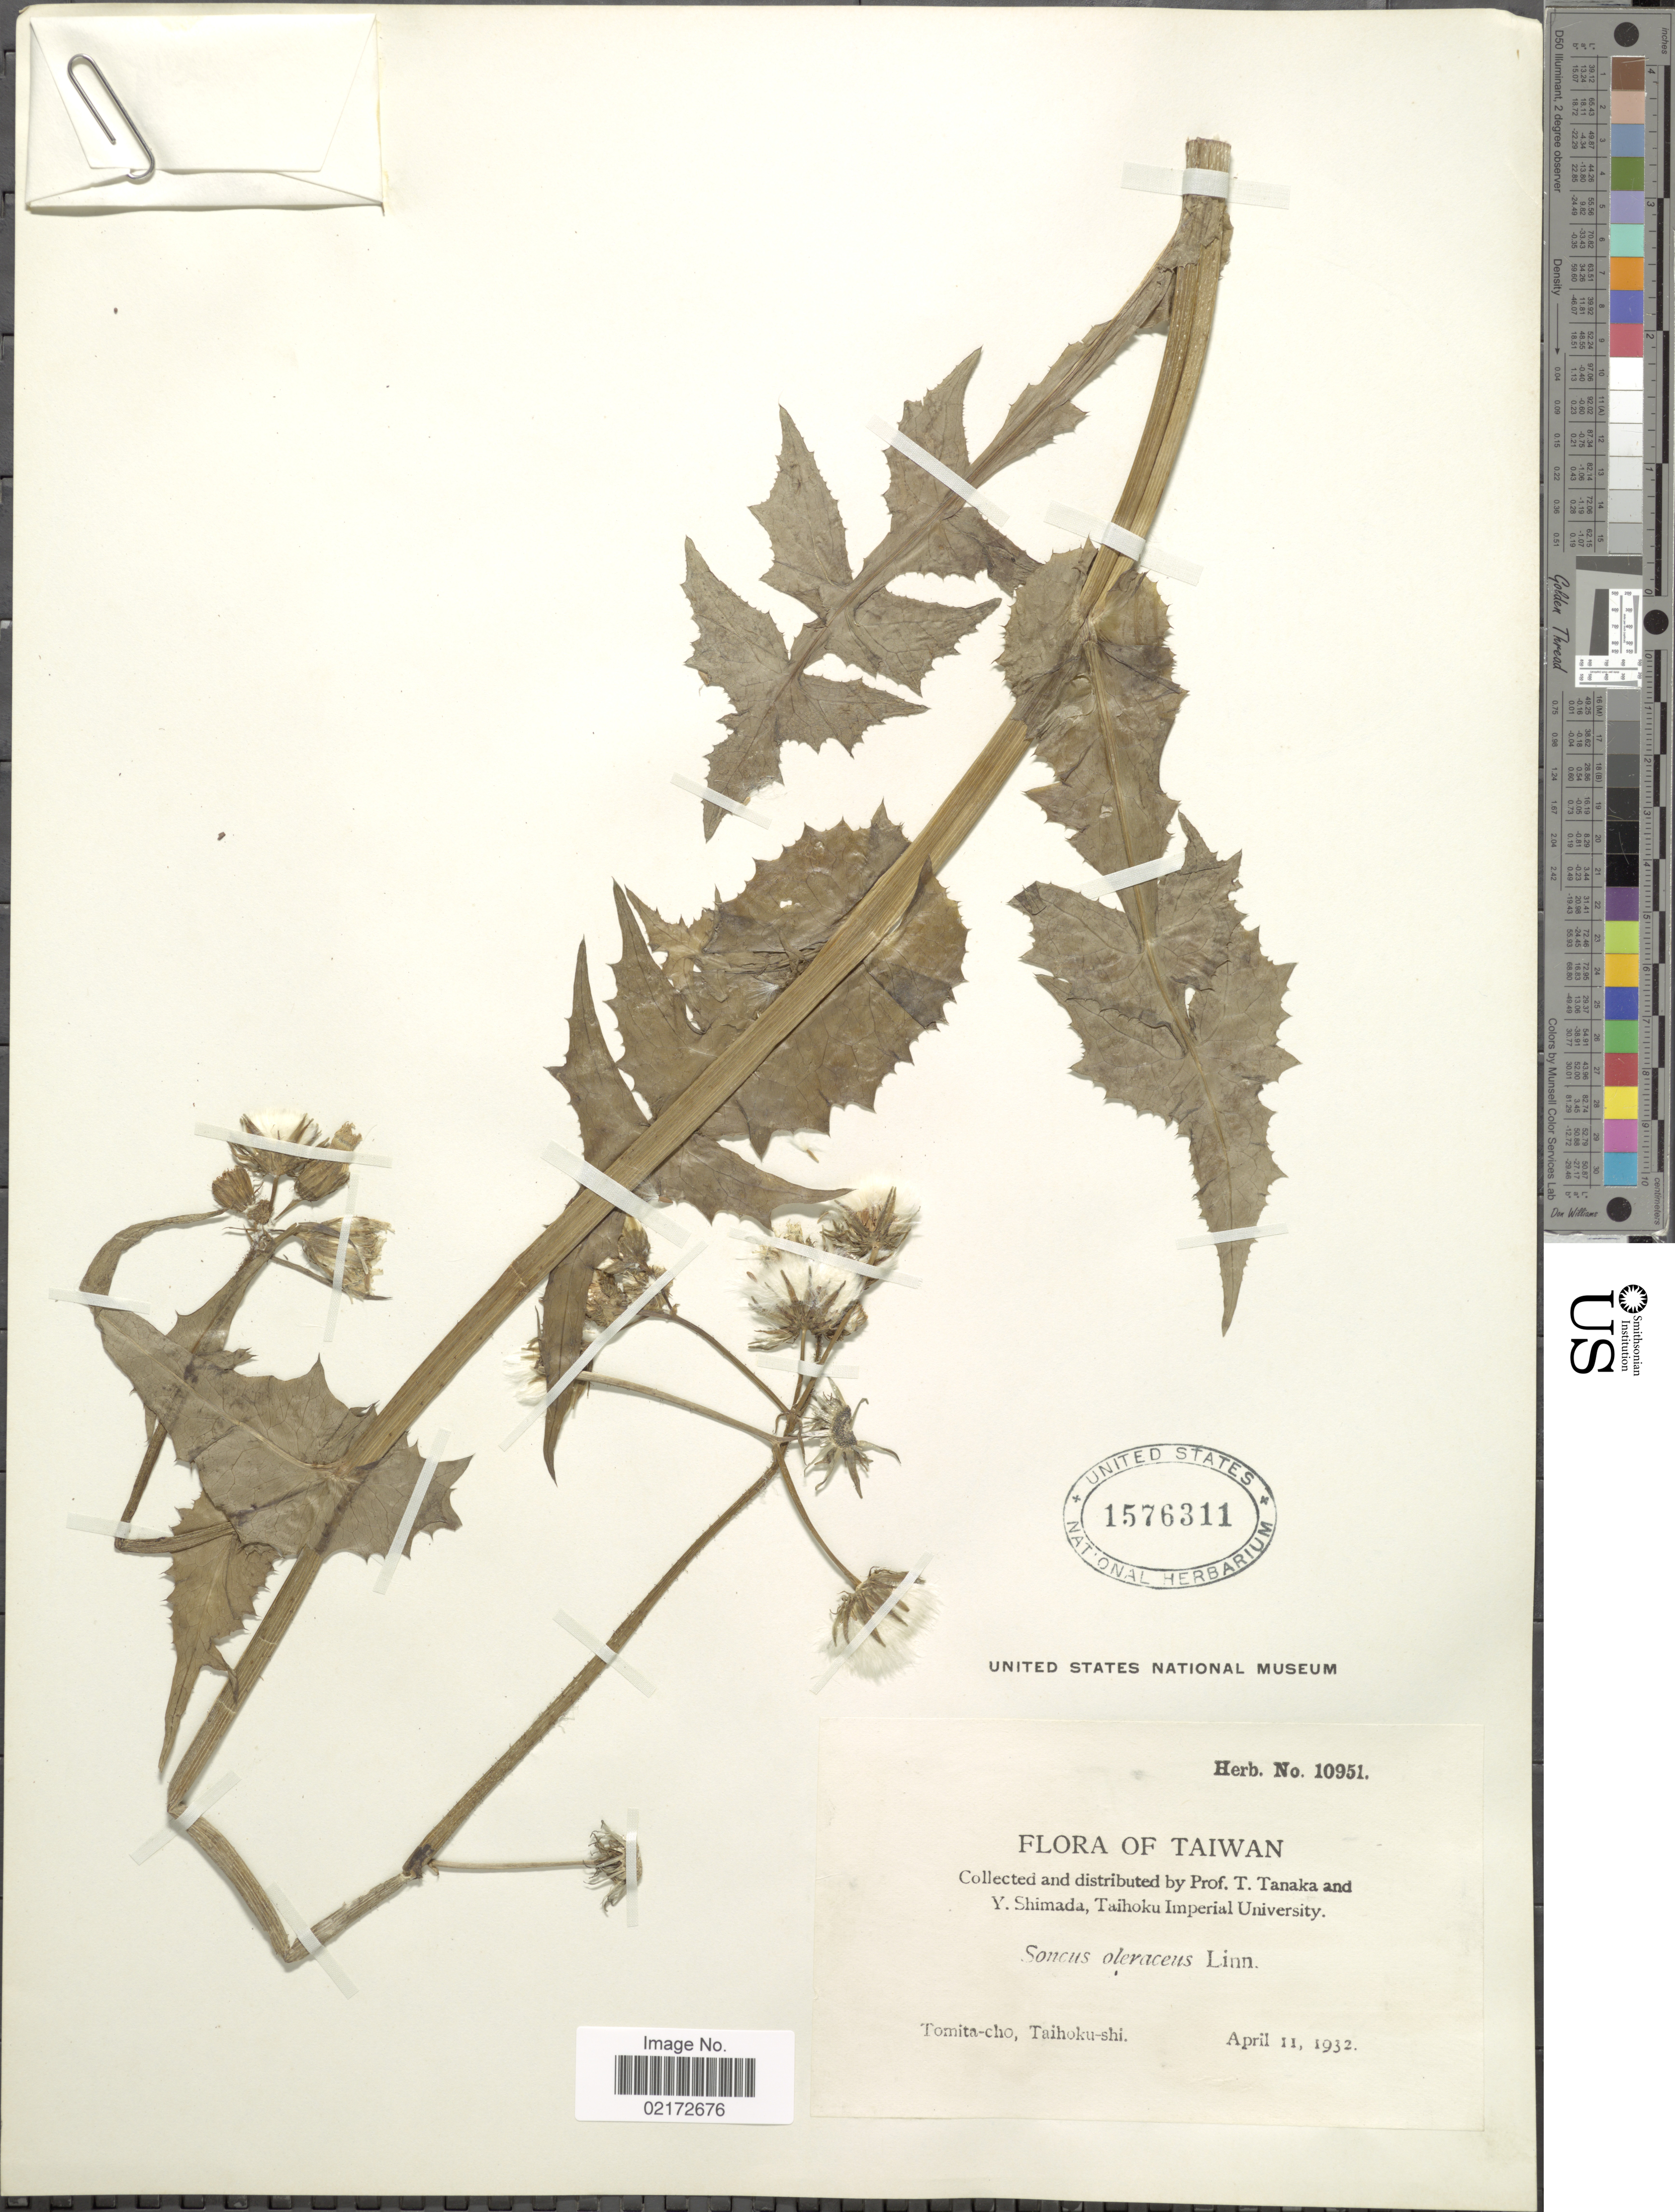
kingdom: Plantae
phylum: Tracheophyta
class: Magnoliopsida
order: Asterales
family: Asteraceae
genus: Sonchus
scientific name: Sonchus oleraceus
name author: L.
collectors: T. Tanaka & Y. Shimada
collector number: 10951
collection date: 1932-04-11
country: Taiwan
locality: Tomita-cho, Taihoku-shi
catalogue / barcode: US 1576311